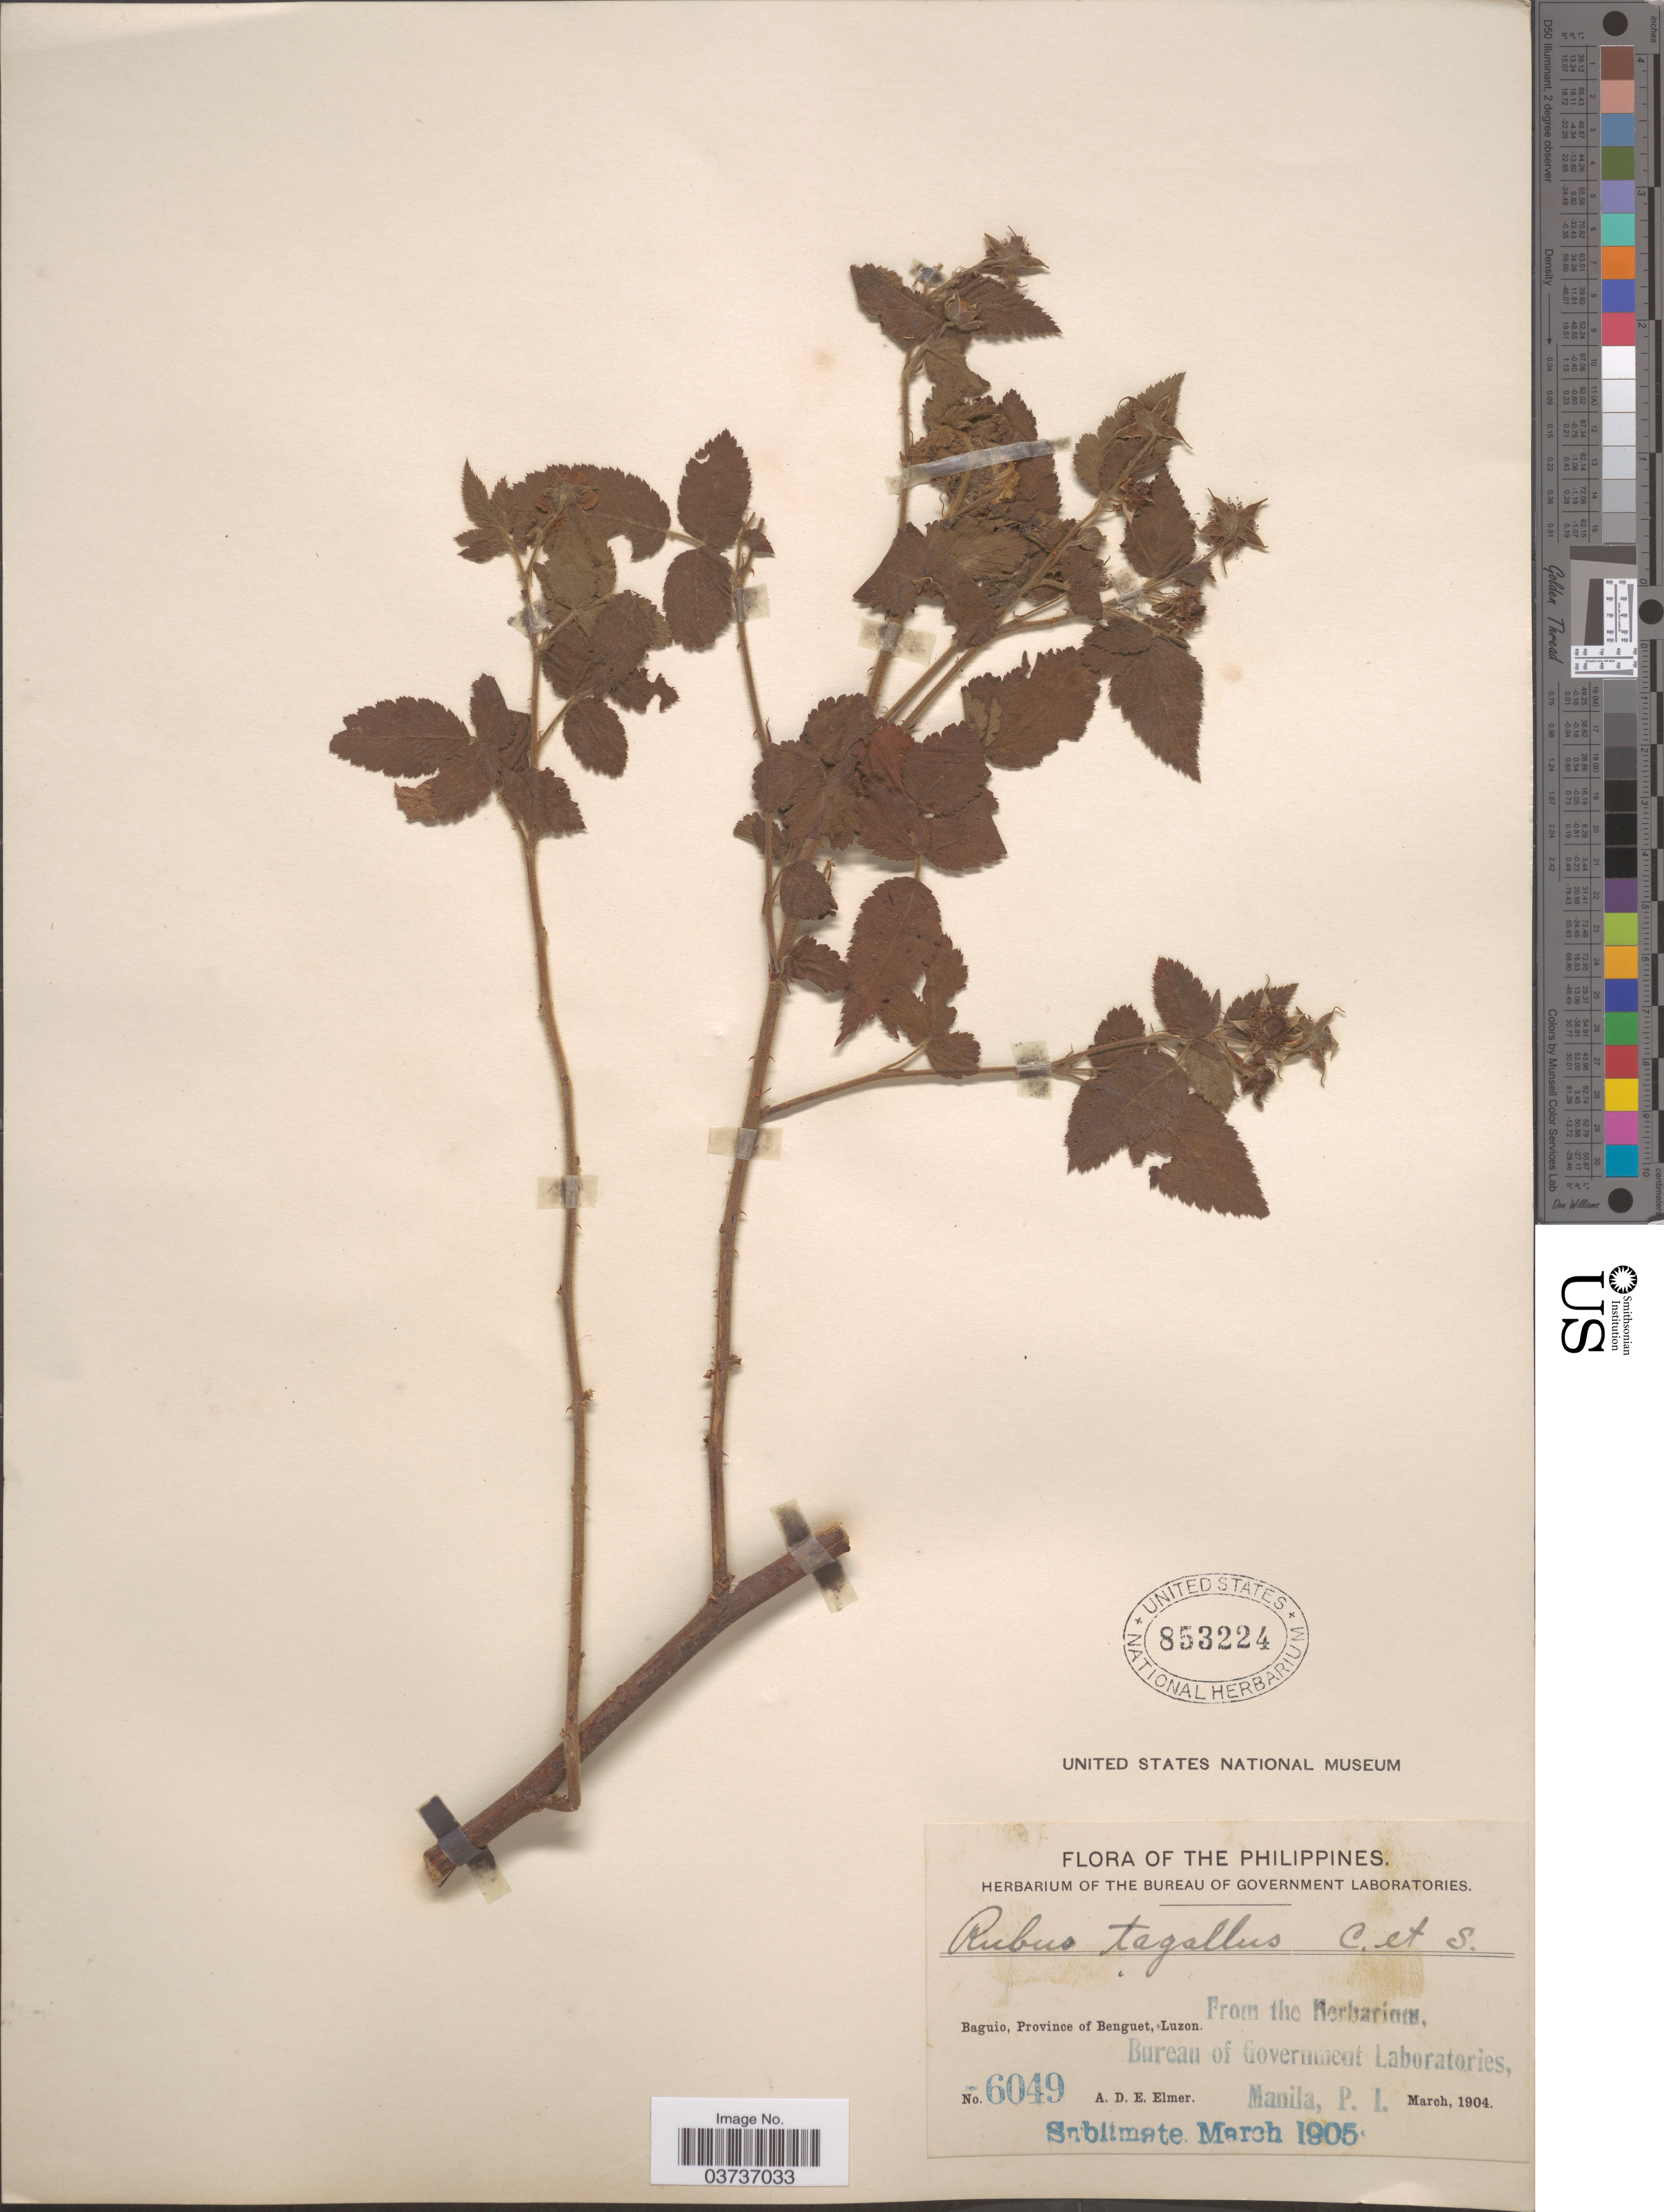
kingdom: Plantae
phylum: Tracheophyta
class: Magnoliopsida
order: Rosales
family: Rosaceae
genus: Rubus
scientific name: Rubus tagallus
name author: Cham. & Schltdl.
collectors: A. D. E. Elmer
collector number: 6049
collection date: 1904-03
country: Philippines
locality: Baguio, Province of Benguet, Luzon.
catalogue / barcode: US 853224